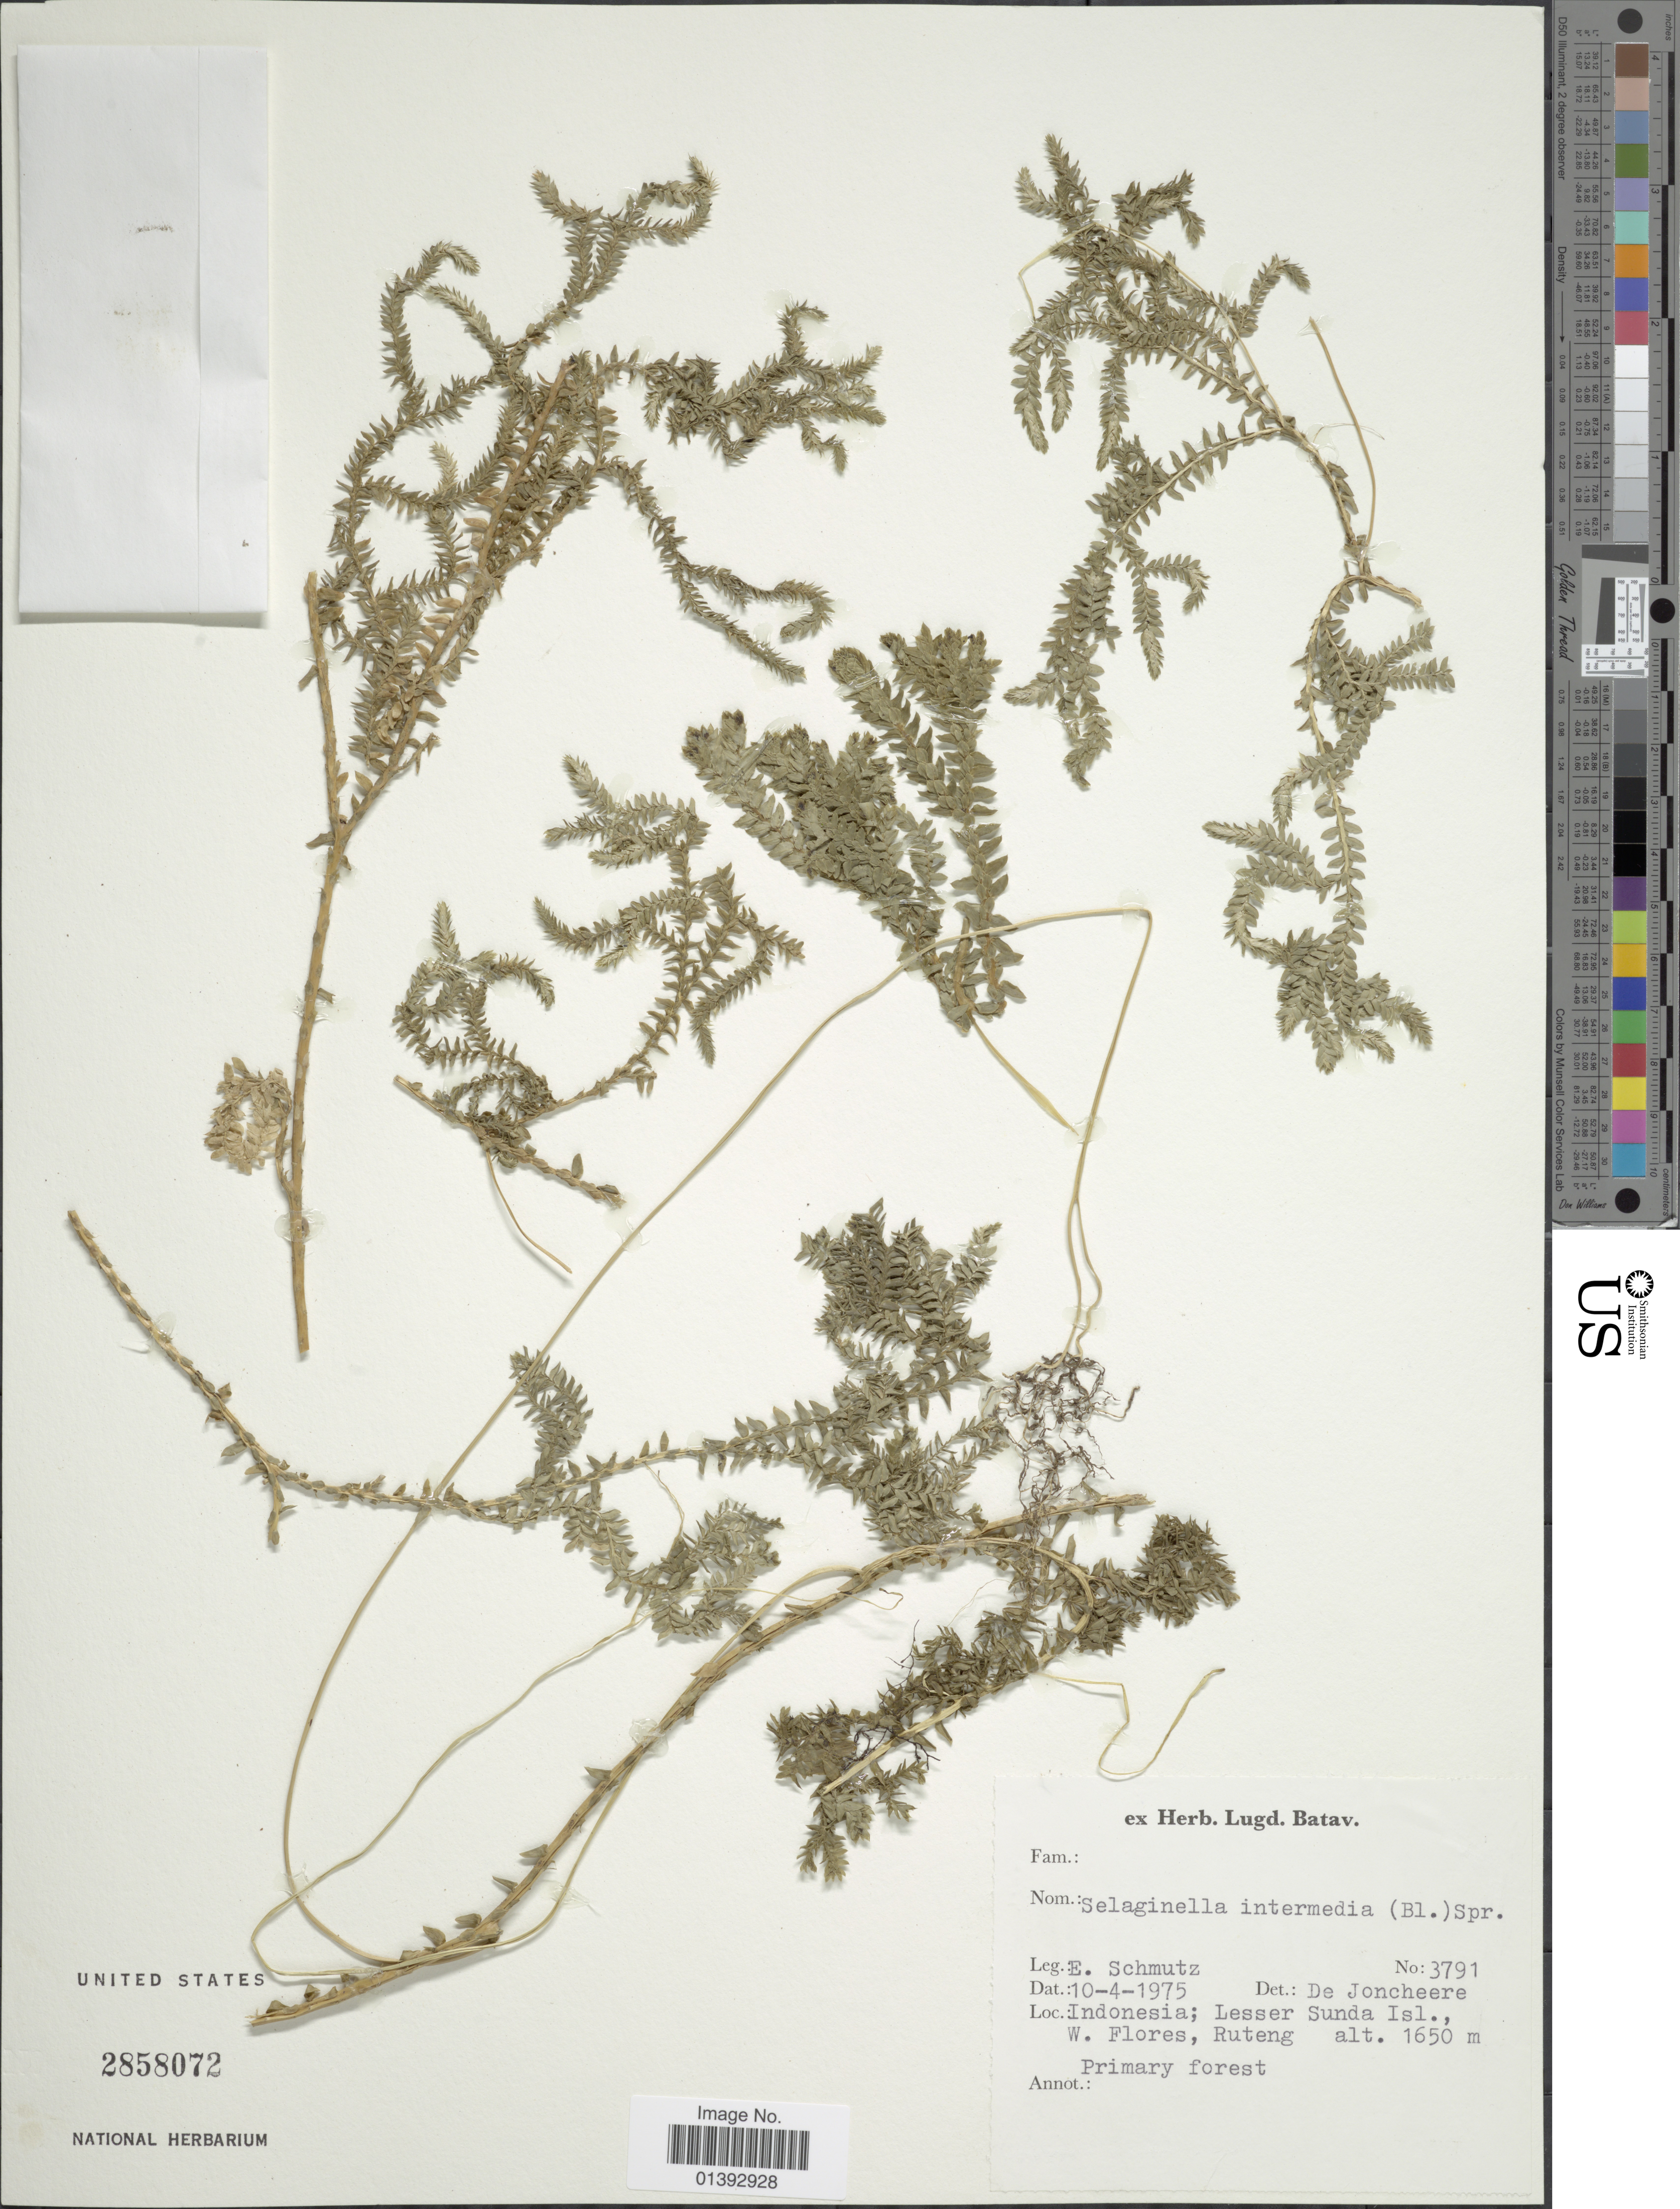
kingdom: Plantae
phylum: Tracheophyta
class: Lycopodiopsida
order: Selaginellales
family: Selaginellaceae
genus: Selaginella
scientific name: Selaginella intermedia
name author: (Blume) Spring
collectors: E. Schmutz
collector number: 3791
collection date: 1975-04-10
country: Indonesia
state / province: Nusa Tenggara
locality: Lesser Sunda Isl., W. Flores, Ruteng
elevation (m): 1650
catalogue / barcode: US 2858072